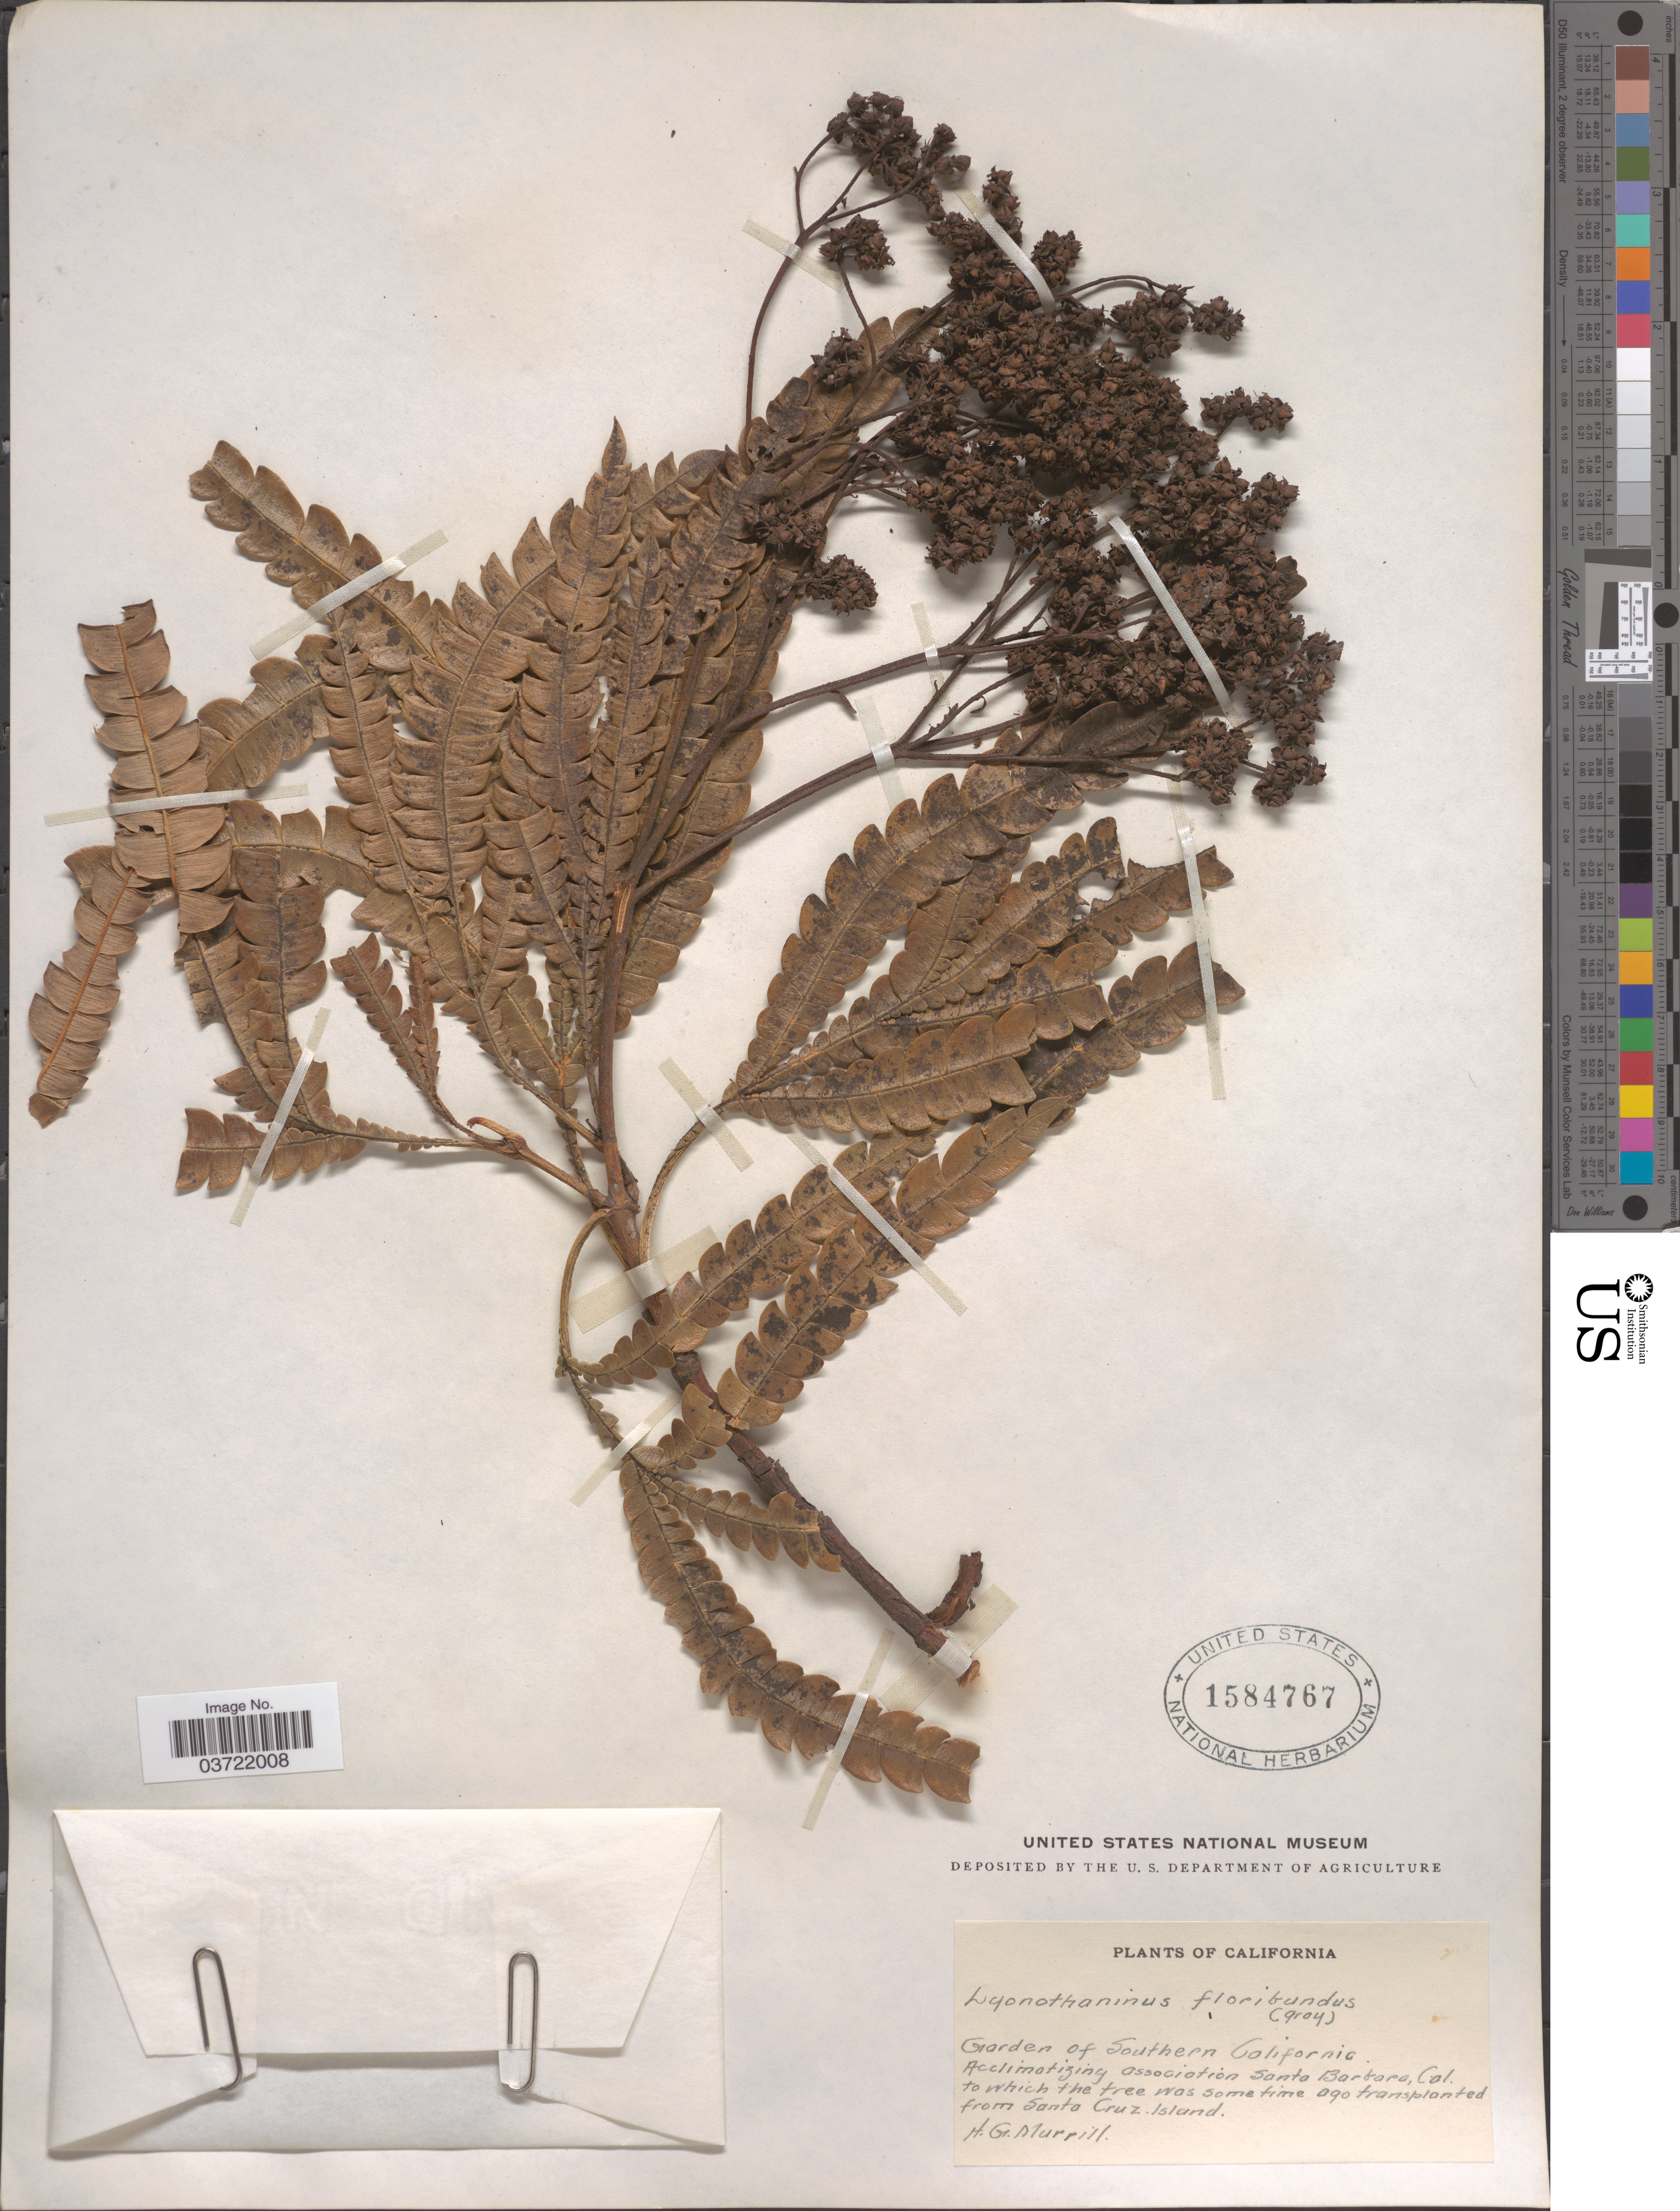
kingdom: Plantae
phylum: Tracheophyta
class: Magnoliopsida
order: Rosales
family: Rosaceae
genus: Lyonothamnus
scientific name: Lyonothamnus floribundus var. aspleniifolius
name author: (Greene) Brandegee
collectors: H. Murrill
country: United States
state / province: California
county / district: Santa Barbara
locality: Garden of Southern California. Santa Barabara. Santa Cruz Island.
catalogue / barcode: US 1584767